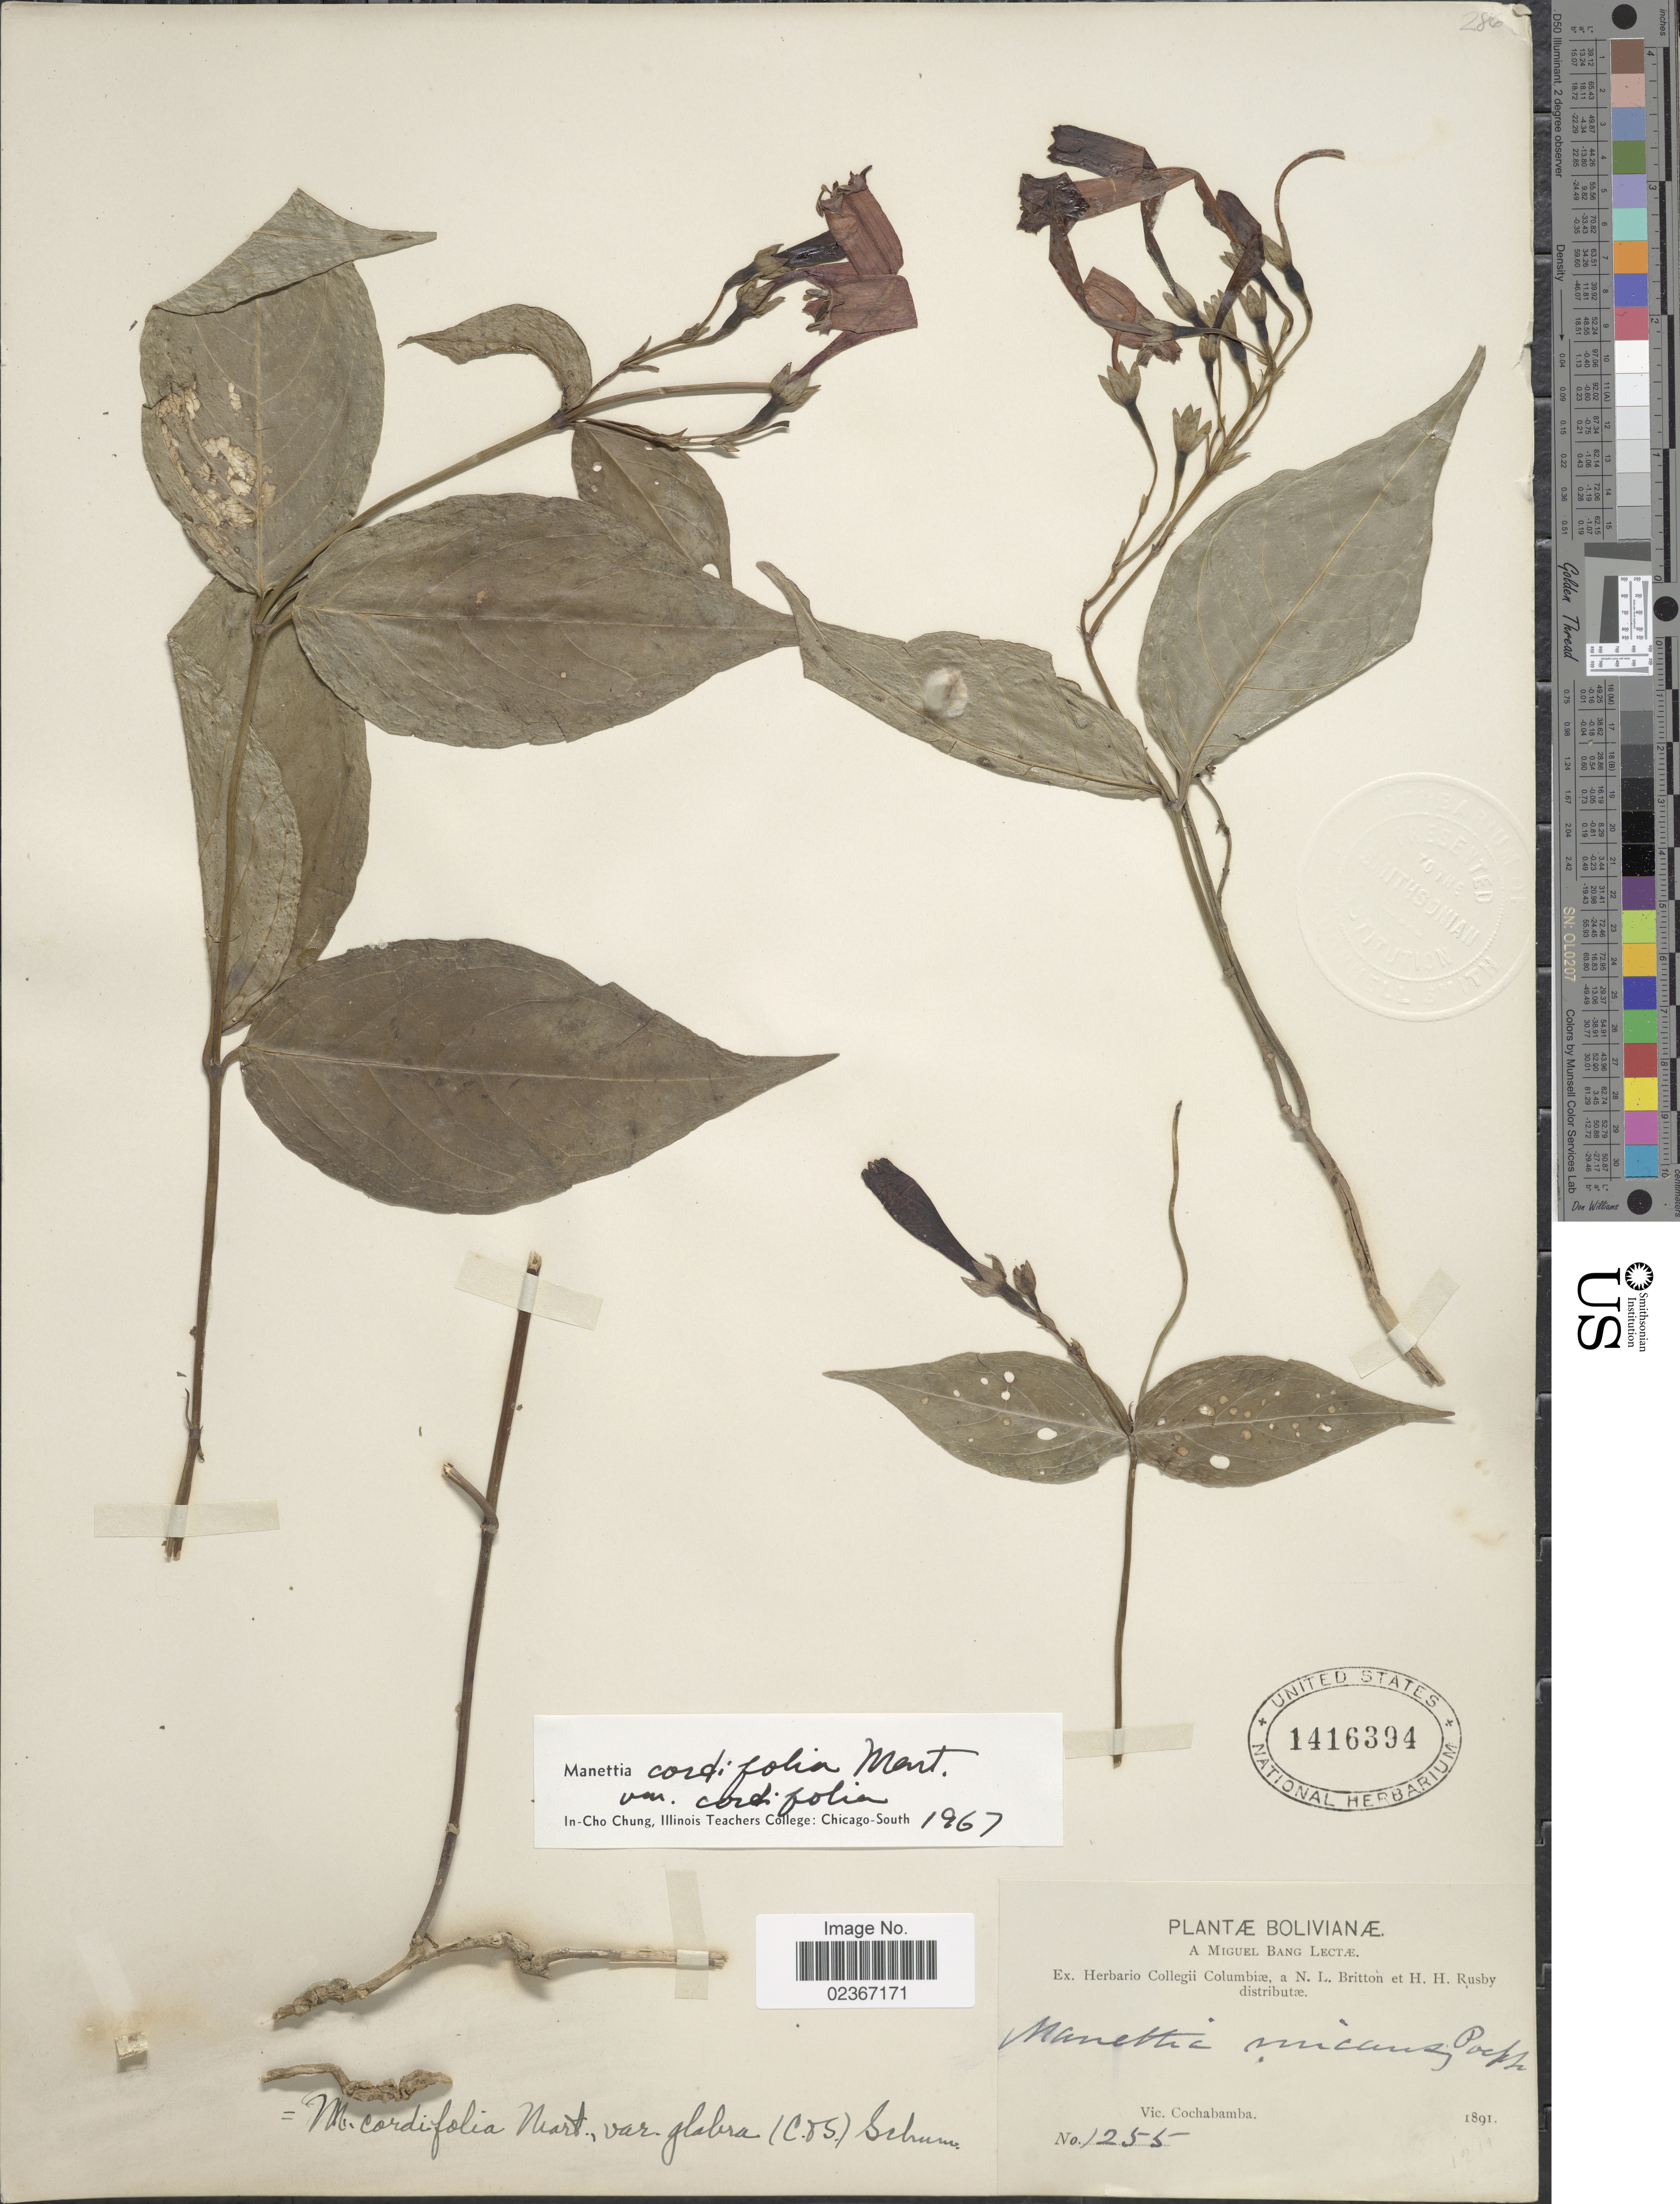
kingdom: Plantae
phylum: Tracheophyta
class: Magnoliopsida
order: Gentianales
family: Rubiaceae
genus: Manettia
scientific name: Manettia cordifolia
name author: Mart.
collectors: M. Bang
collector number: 1255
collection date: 1891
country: Bolivia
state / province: Cochabamba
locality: Vic. Cochabamba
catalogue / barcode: US 1416394